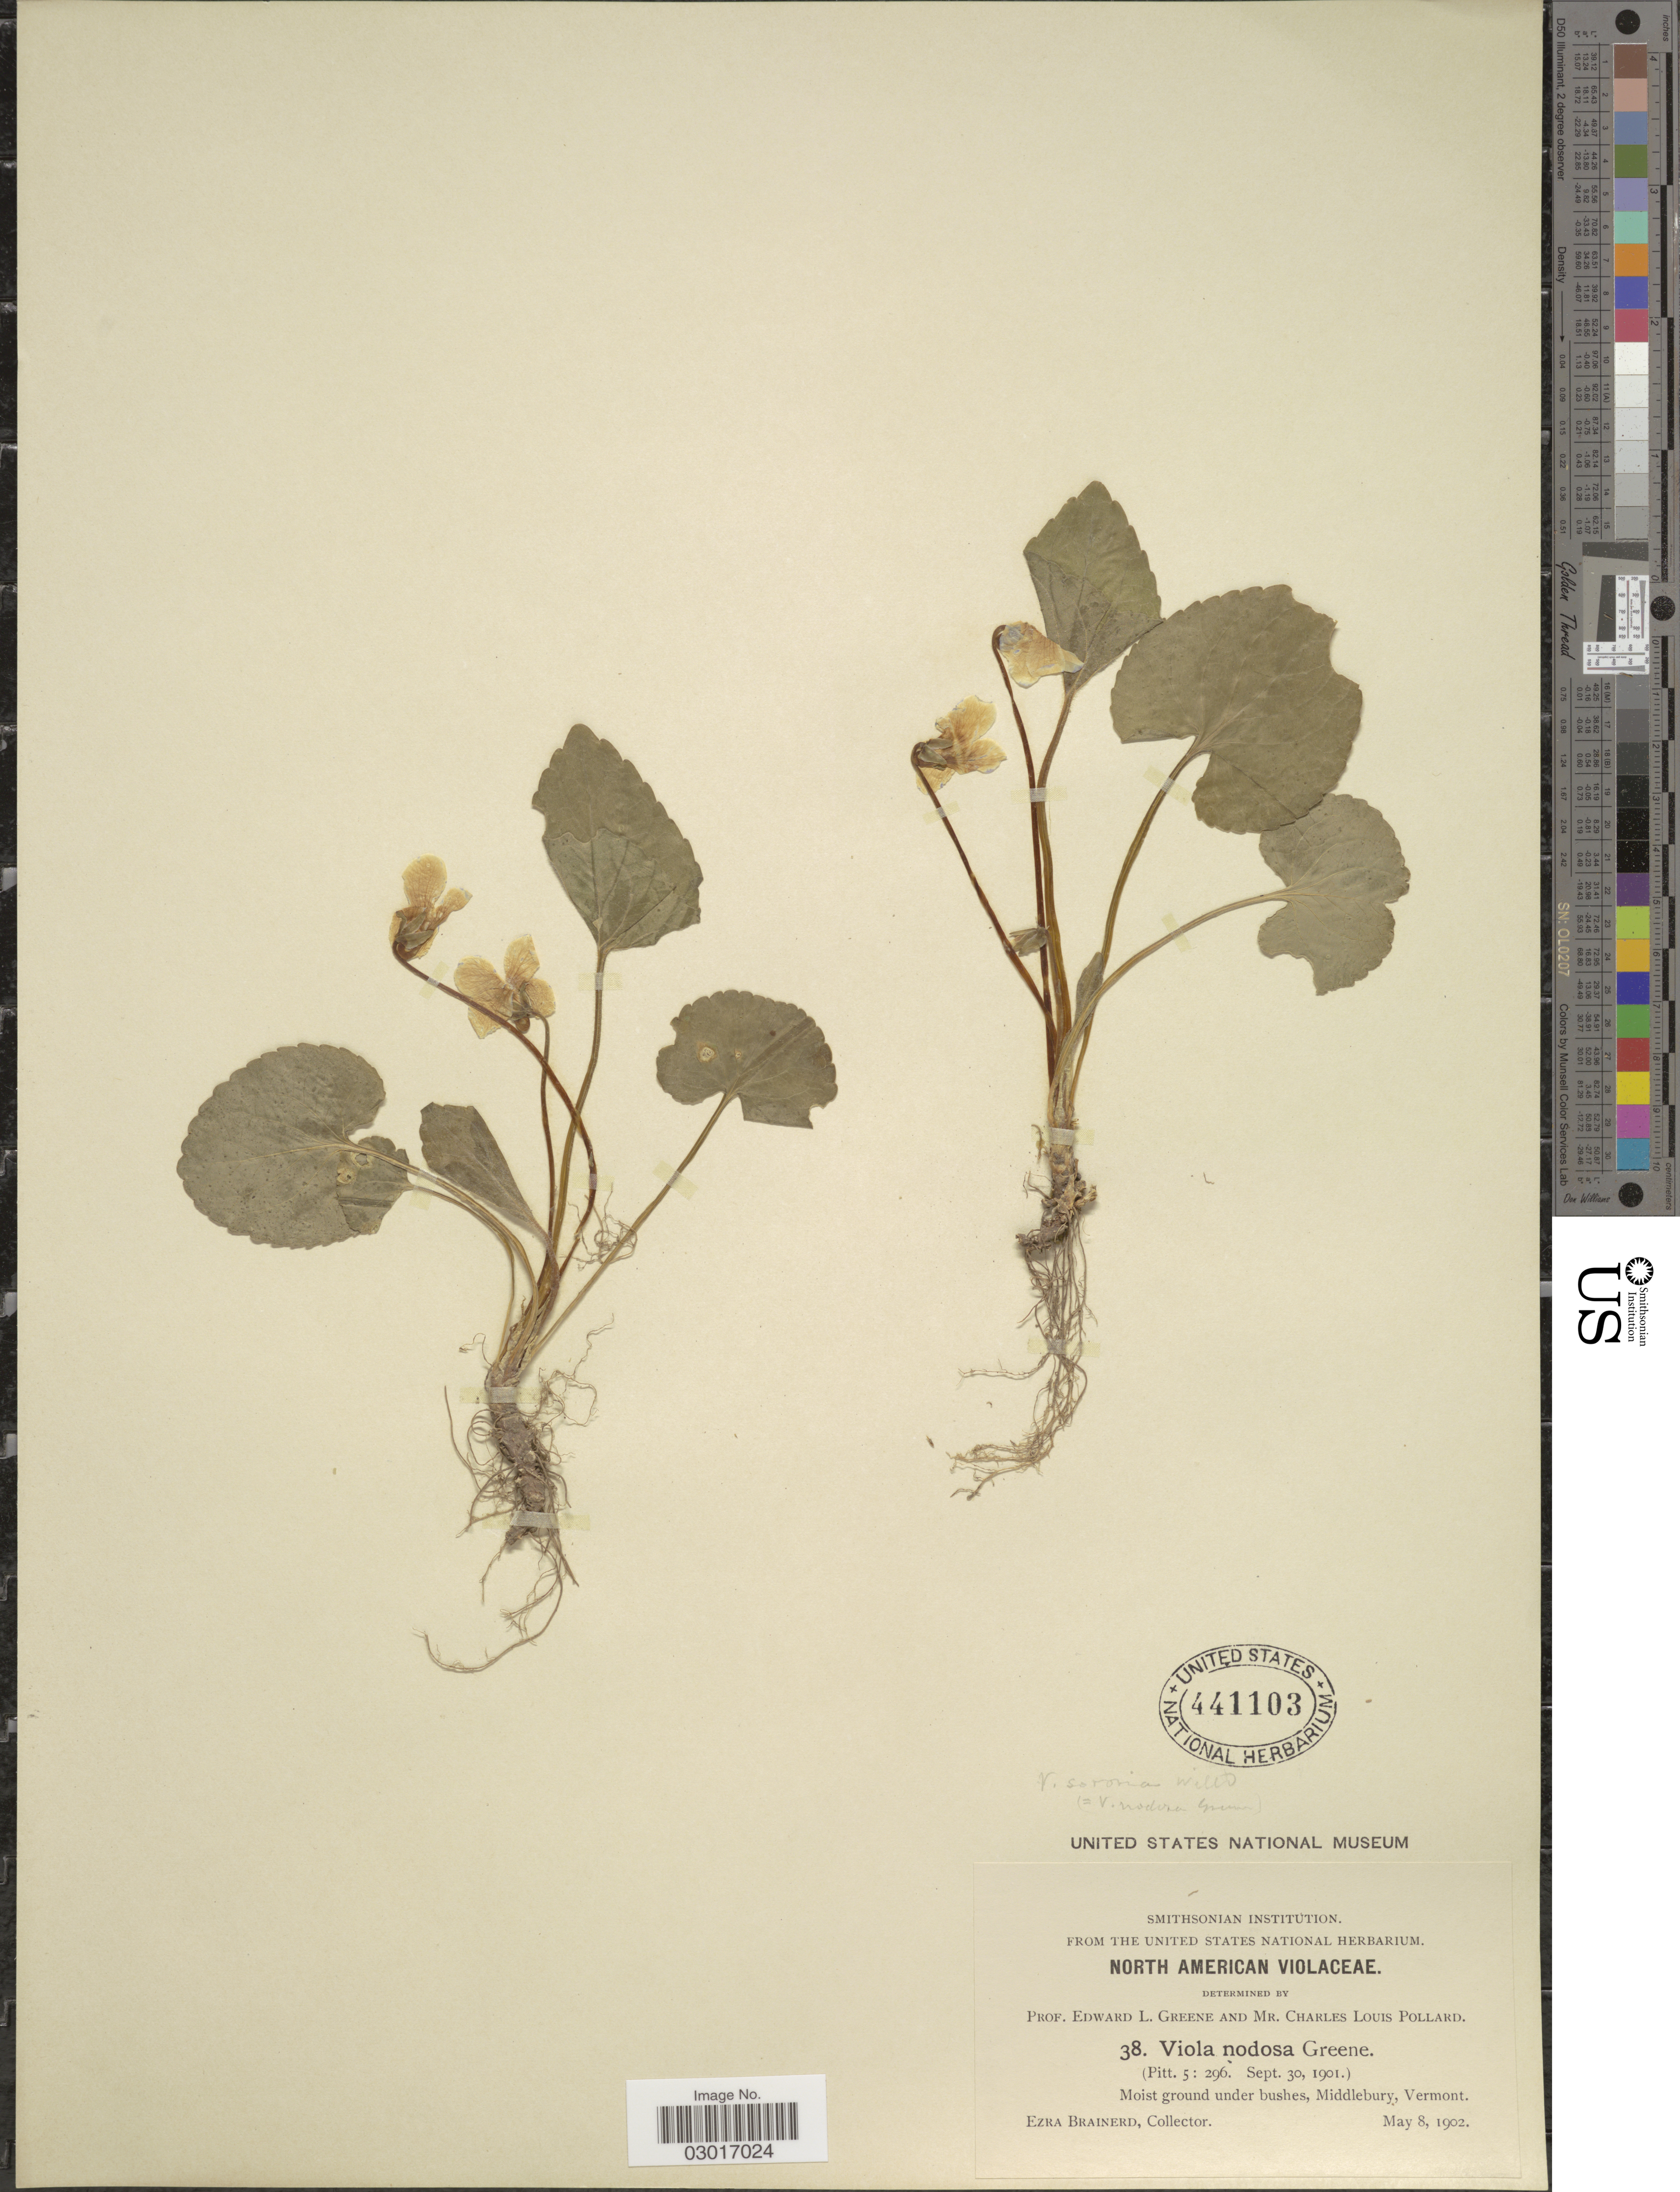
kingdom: Plantae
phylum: Tracheophyta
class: Magnoliopsida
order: Malpighiales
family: Violaceae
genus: Viola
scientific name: Viola sororia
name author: Willd.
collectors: E. Brainerd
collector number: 38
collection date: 1902-05-08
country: United States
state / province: Vermont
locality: Moist ground under bushes, Middlebury.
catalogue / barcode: US 441103